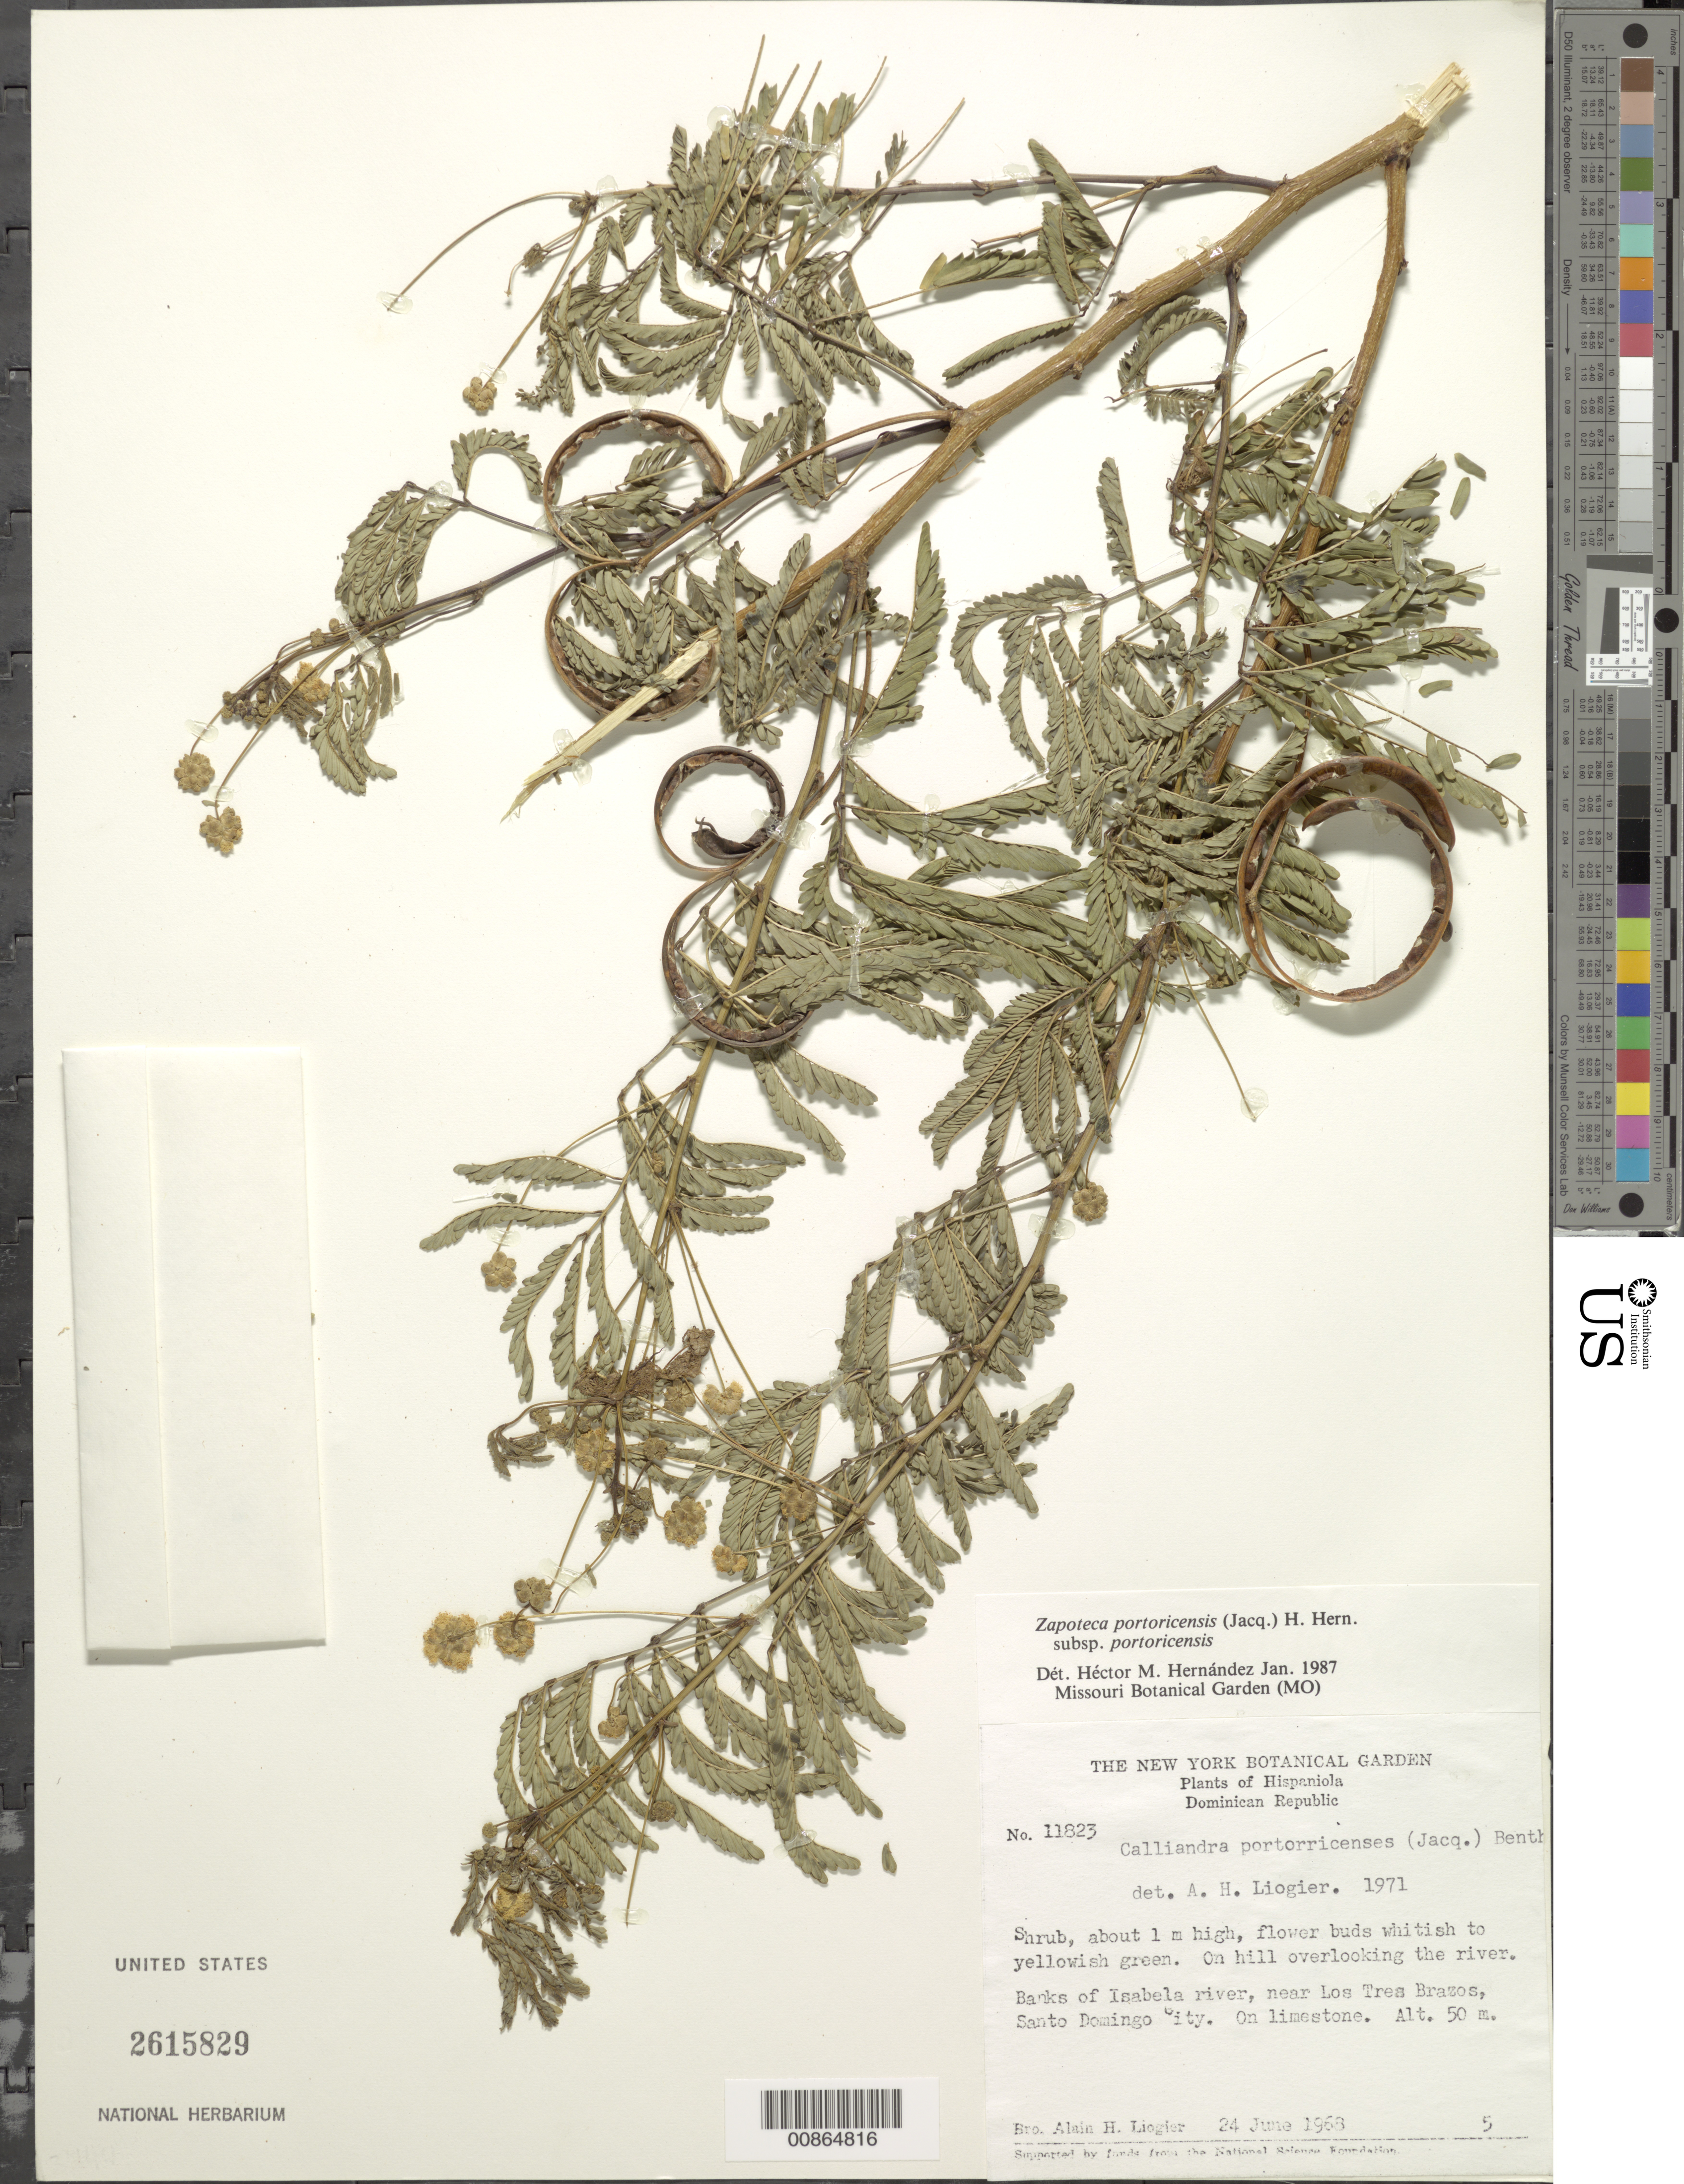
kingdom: Plantae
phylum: Tracheophyta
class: Magnoliopsida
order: Fabales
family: Fabaceae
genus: Zapoteca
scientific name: Zapoteca portoricensis subsp. portoricensis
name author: (Jacq.) H.M. Hern.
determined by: Hernandez, H. M., (MO), Missouri Botanical Garden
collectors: A. H. Liogier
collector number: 11823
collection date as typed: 24 Jun 1968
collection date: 1968-06-24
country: Dominican Republic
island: Hispaniola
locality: Banks of Isabela river, near Los Tres Brazos, Santo Domingo City.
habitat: On hill overlooking the river. On limestone.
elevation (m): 50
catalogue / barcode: US 2615829